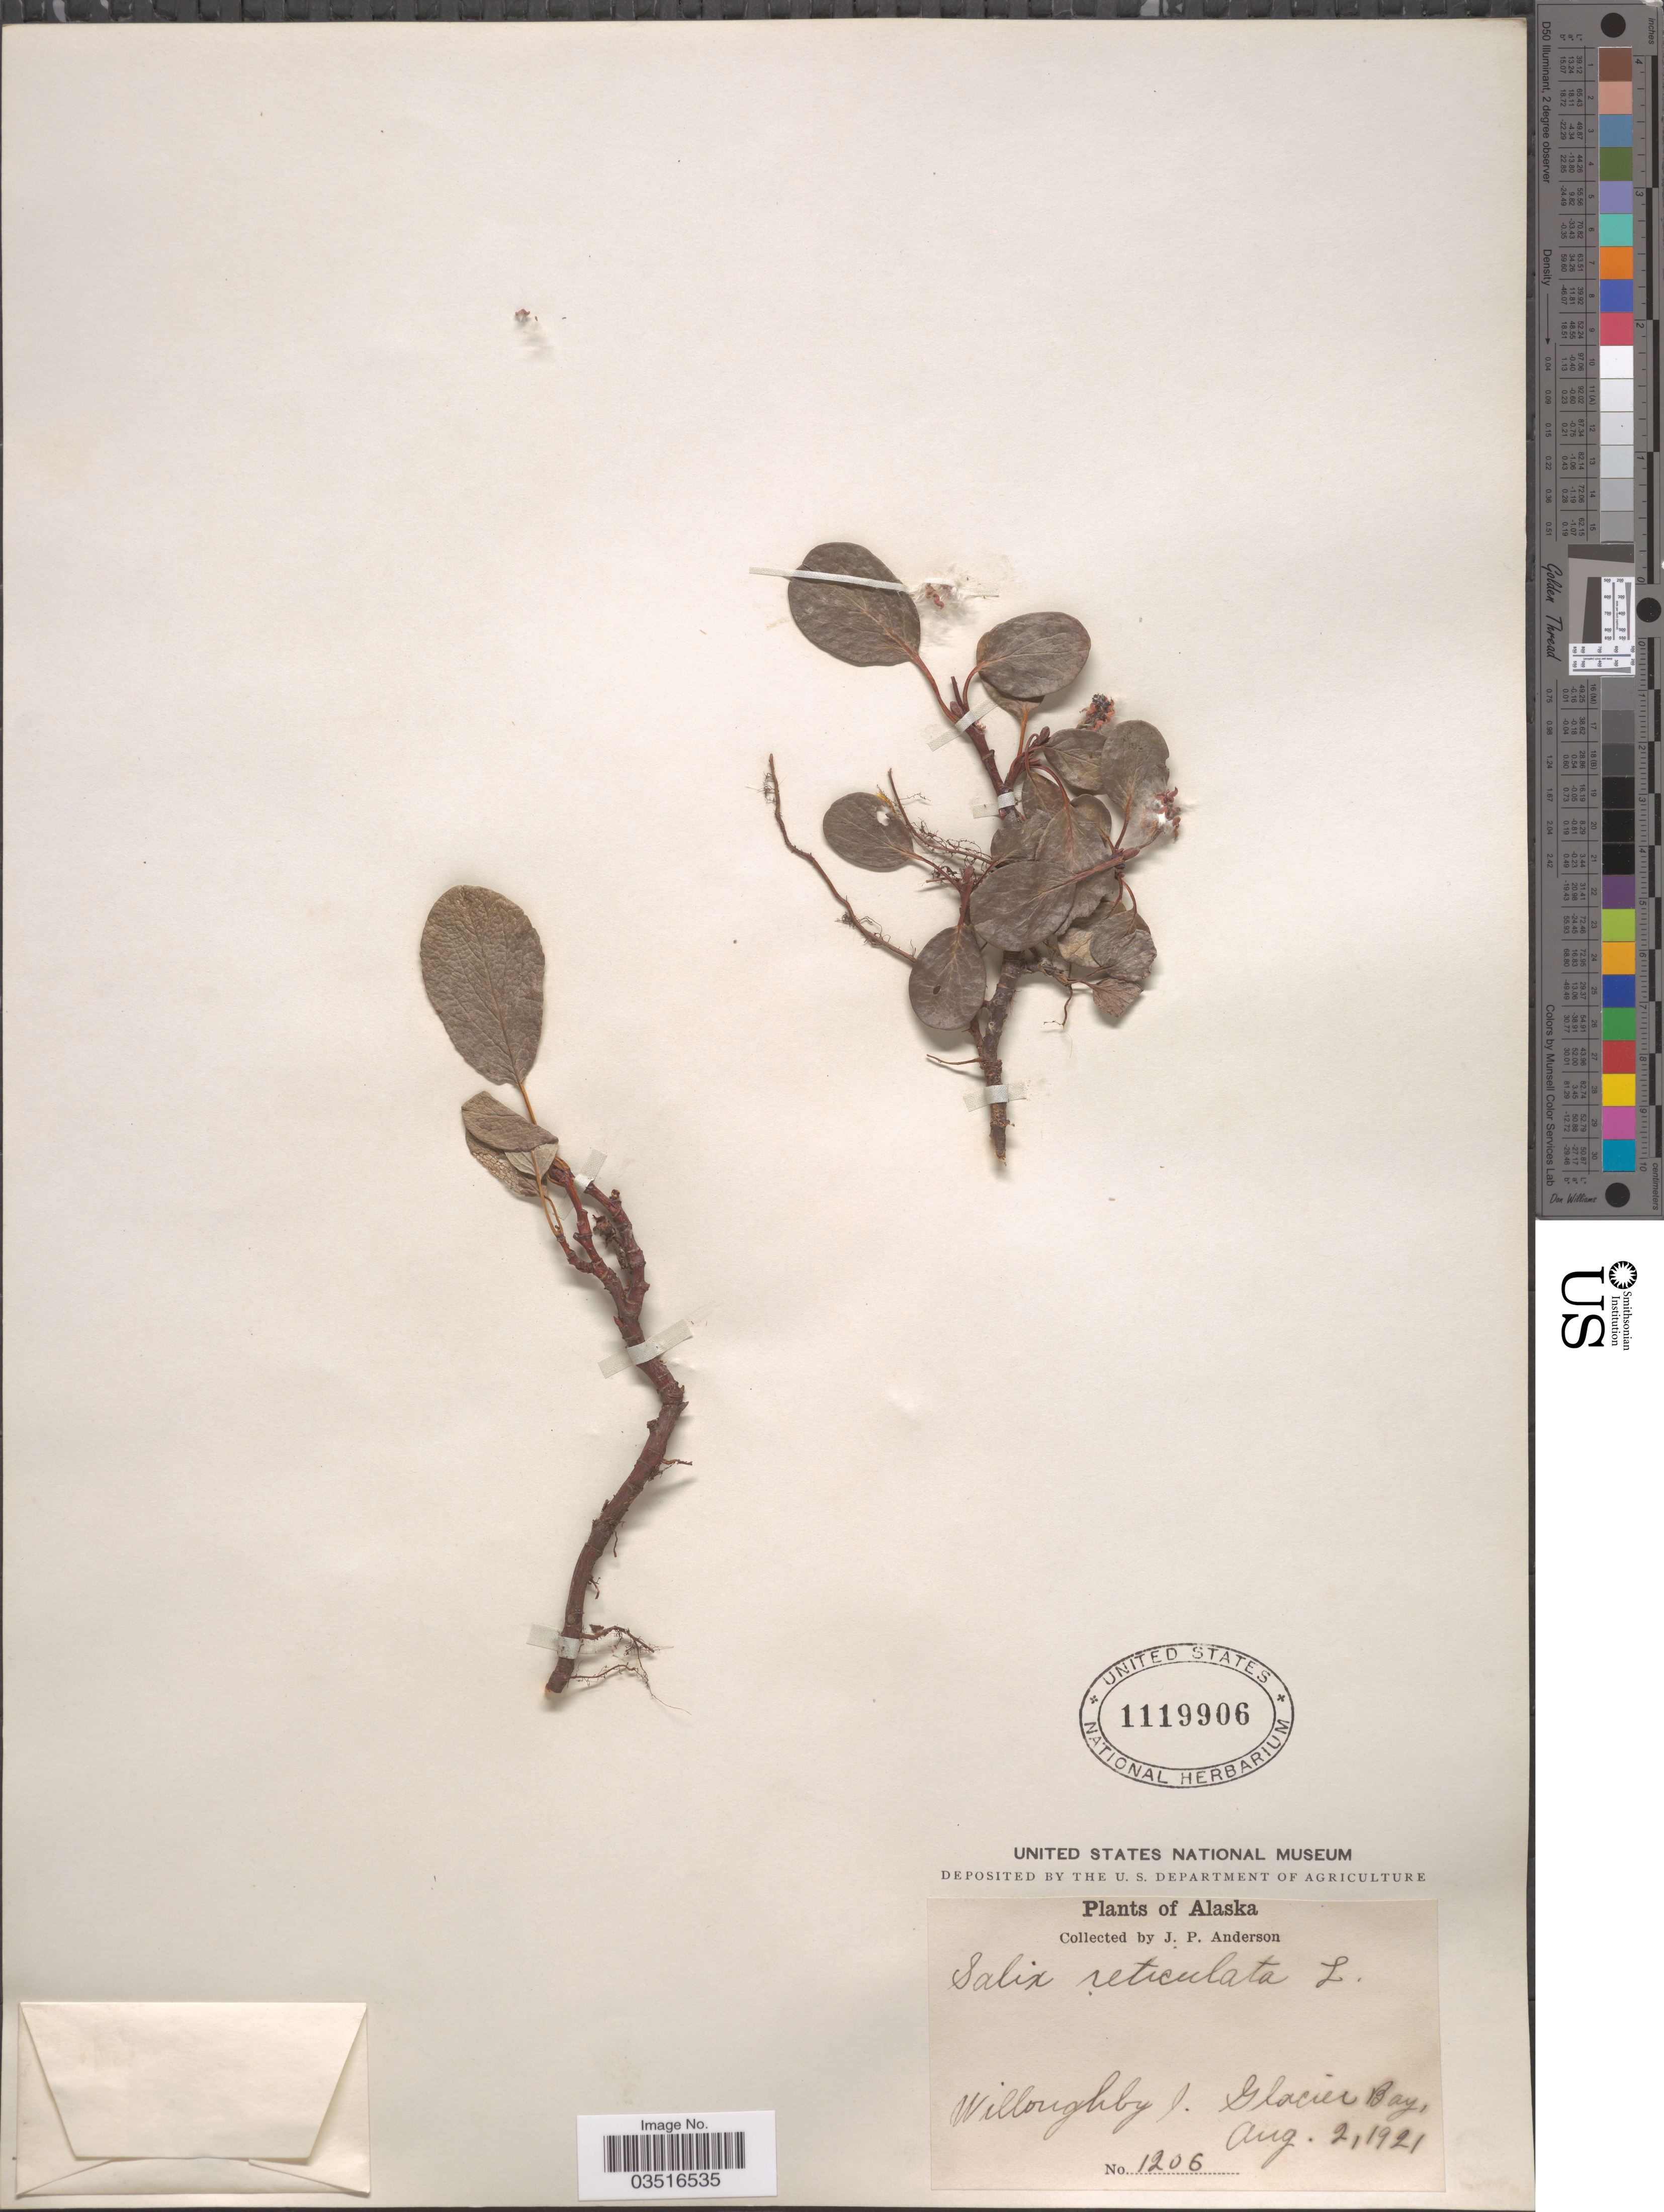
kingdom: Plantae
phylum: Tracheophyta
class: Magnoliopsida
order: Malpighiales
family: Salicaceae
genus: Salix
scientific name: Salix reticulata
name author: L.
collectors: J. P. Anderson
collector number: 1206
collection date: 1921-08-02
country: United States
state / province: Alaska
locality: Willoughby I. Glacier Bay.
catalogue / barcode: US 1119906